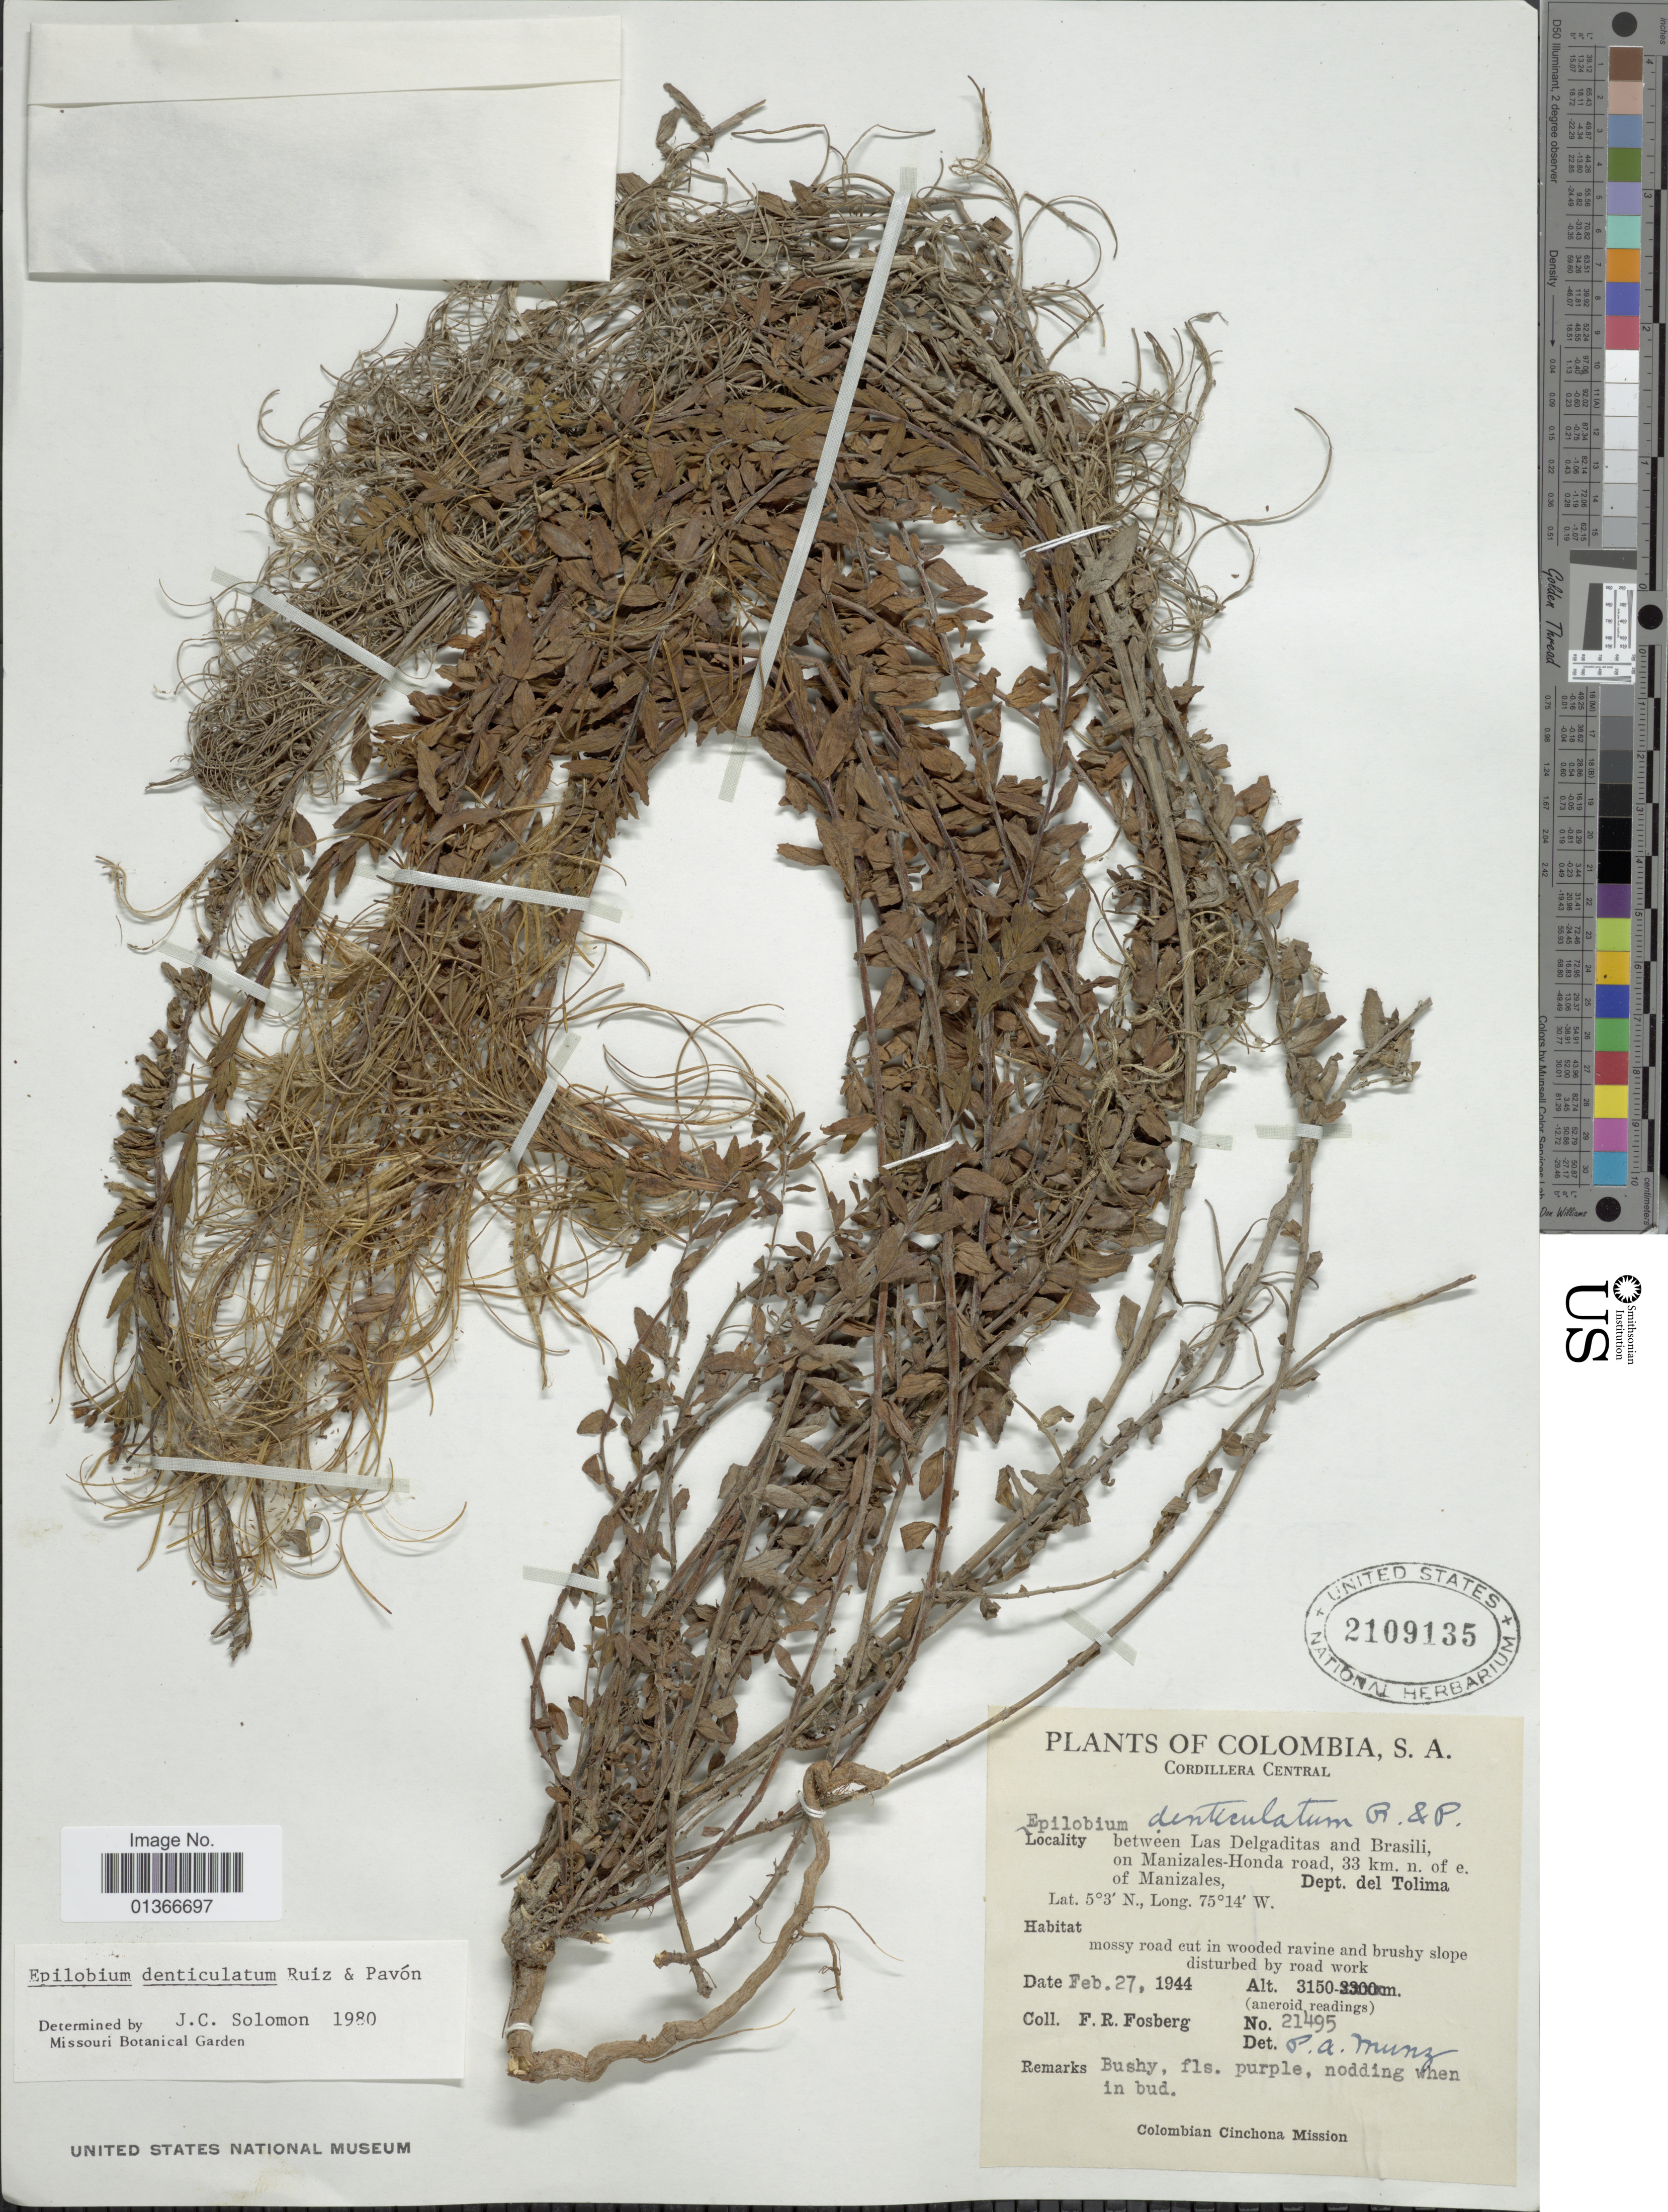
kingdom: Plantae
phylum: Tracheophyta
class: Magnoliopsida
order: Myrtales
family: Onagraceae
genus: Epilobium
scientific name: Epilobium denticulatum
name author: Ruiz & Pav.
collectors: F. R. Fosberg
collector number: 21495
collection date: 1944-02-27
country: Colombia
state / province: Tolima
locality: Cordillera Central. Between Las Delgaditas and Brasili, on Manizales-Honda road, 33 km. n. of e. of Manizales.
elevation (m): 3150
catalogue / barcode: US 2109135